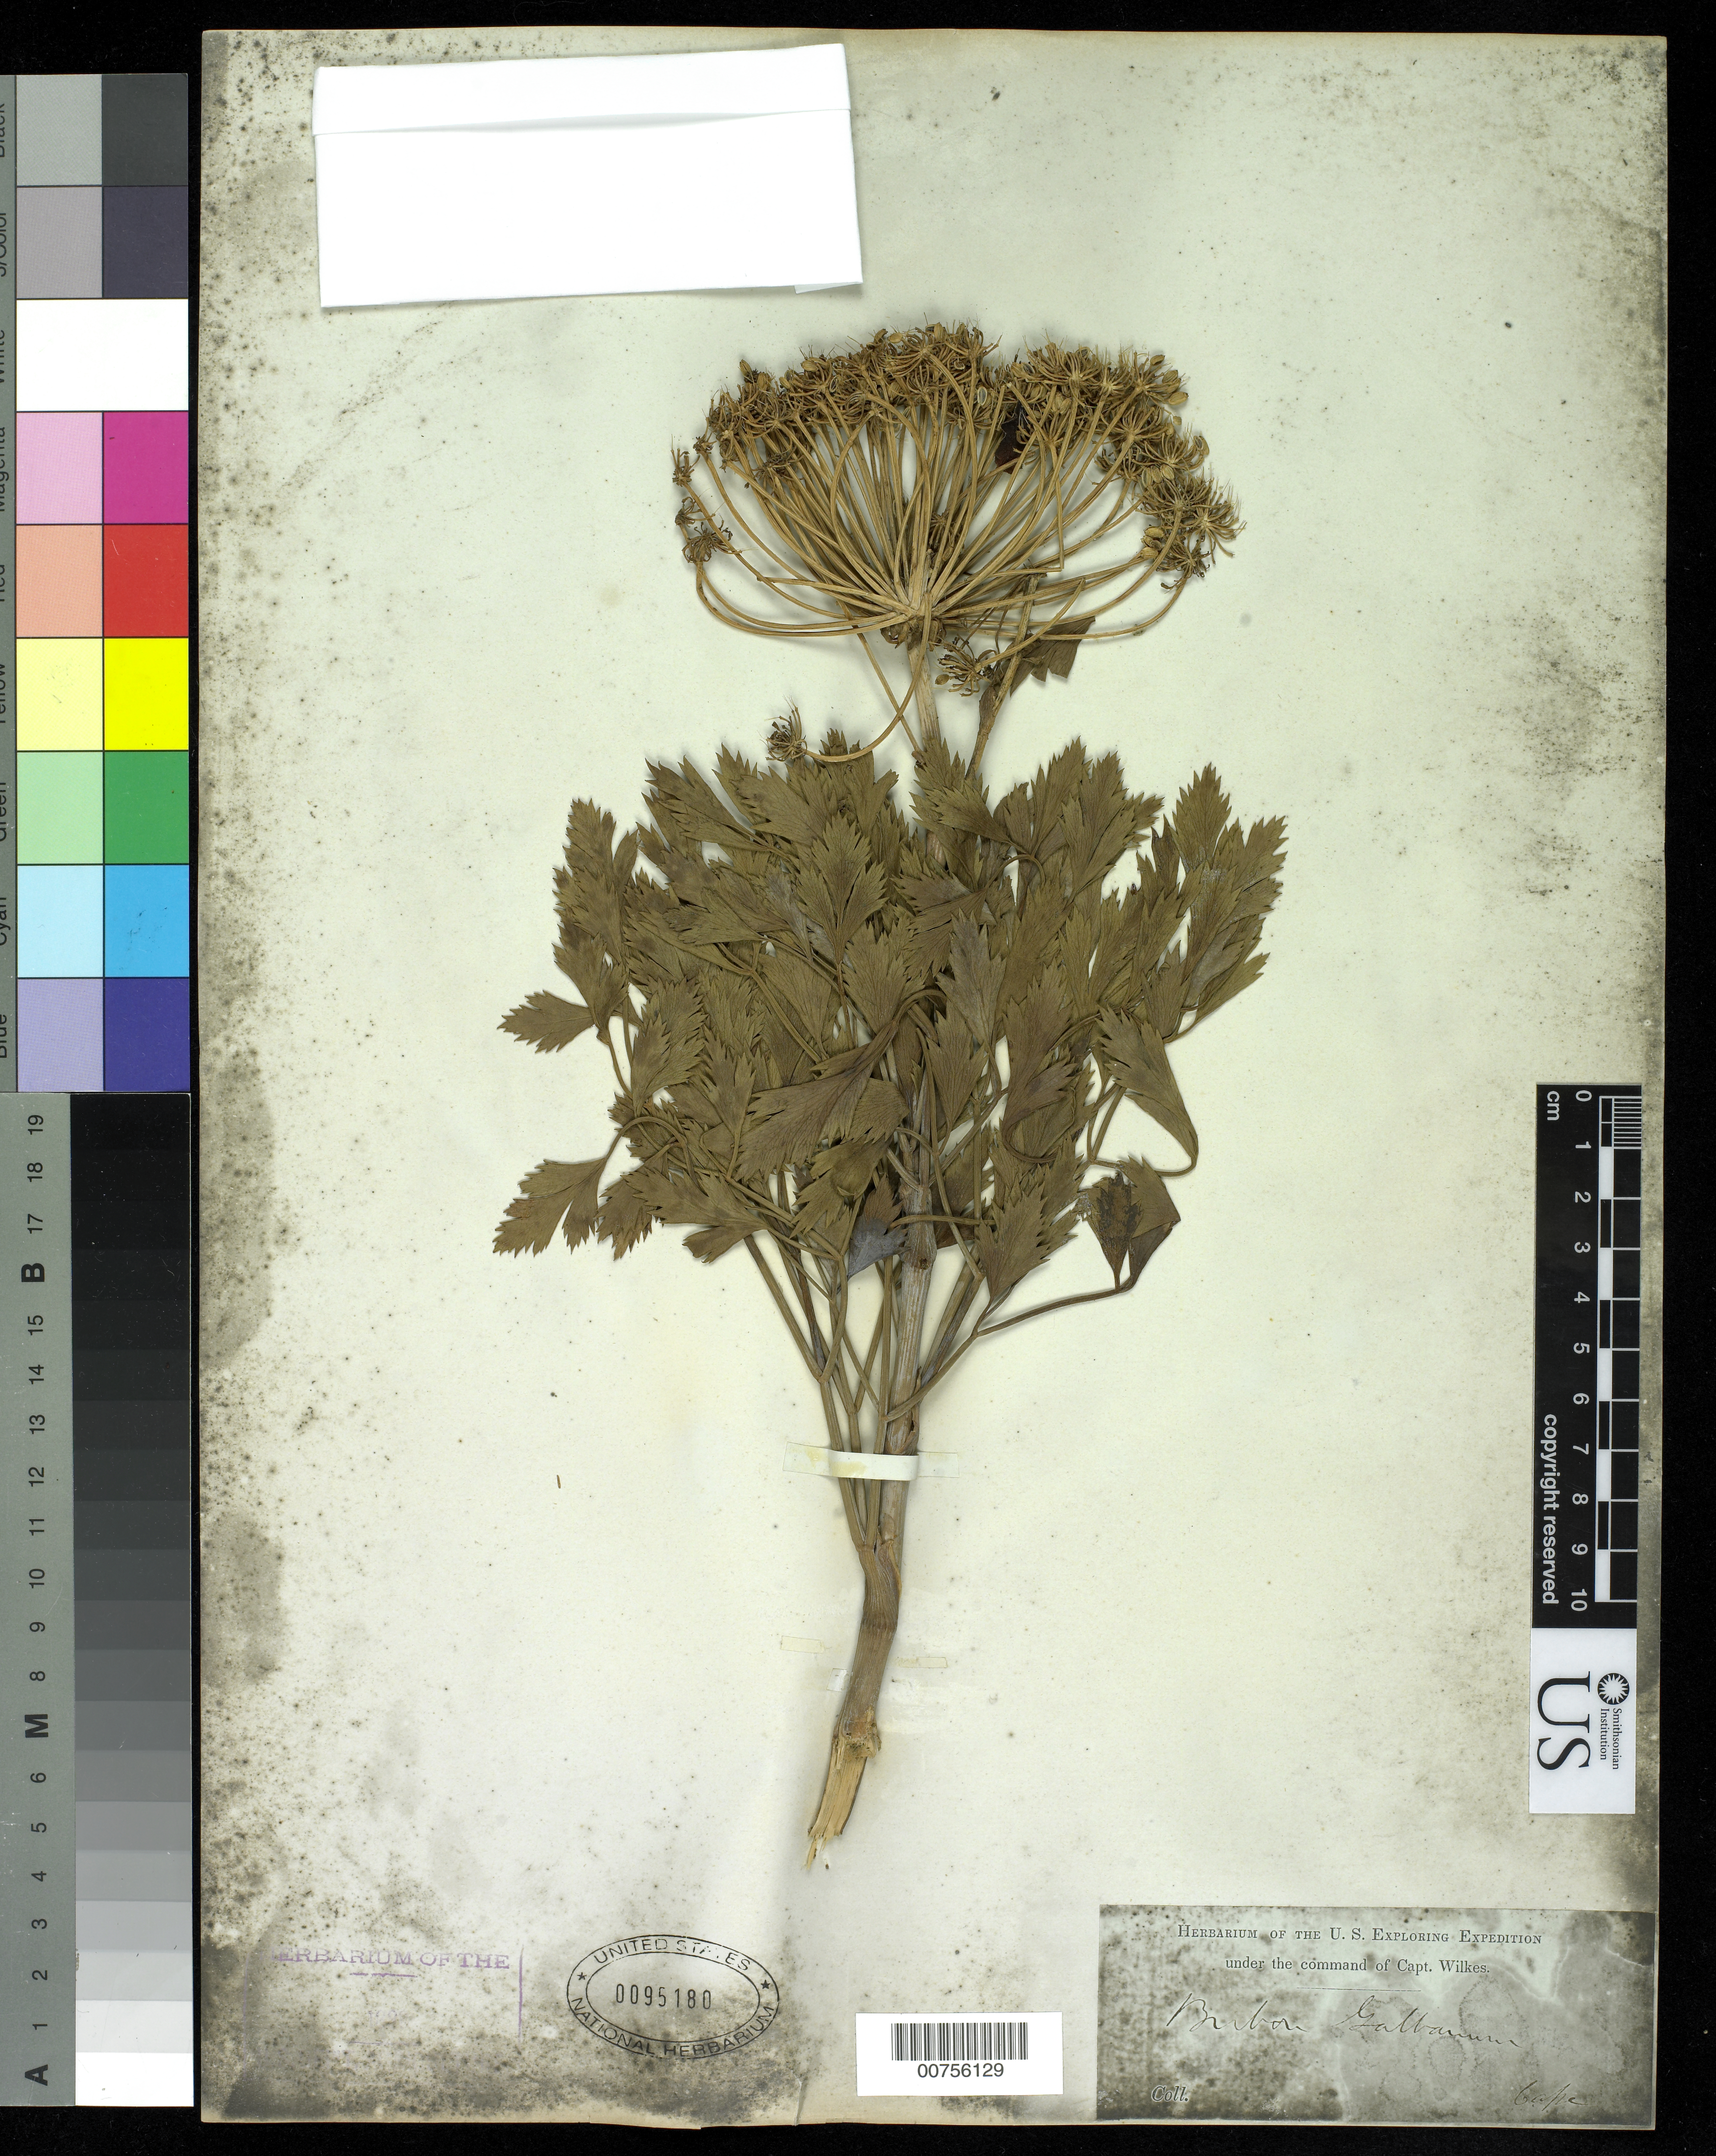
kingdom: Plantae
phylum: Tracheophyta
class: Magnoliopsida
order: Apiales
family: Apiaceae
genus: Notobubon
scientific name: Notobubon galbanum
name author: (L.) Magee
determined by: Strong, Mark T., (BOT), Smithsonian Institution - National Museum of Natural History (UNITED STATES)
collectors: Wilkes Explor. Exped.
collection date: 1838/1842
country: South Africa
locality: Cape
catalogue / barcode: US 95180